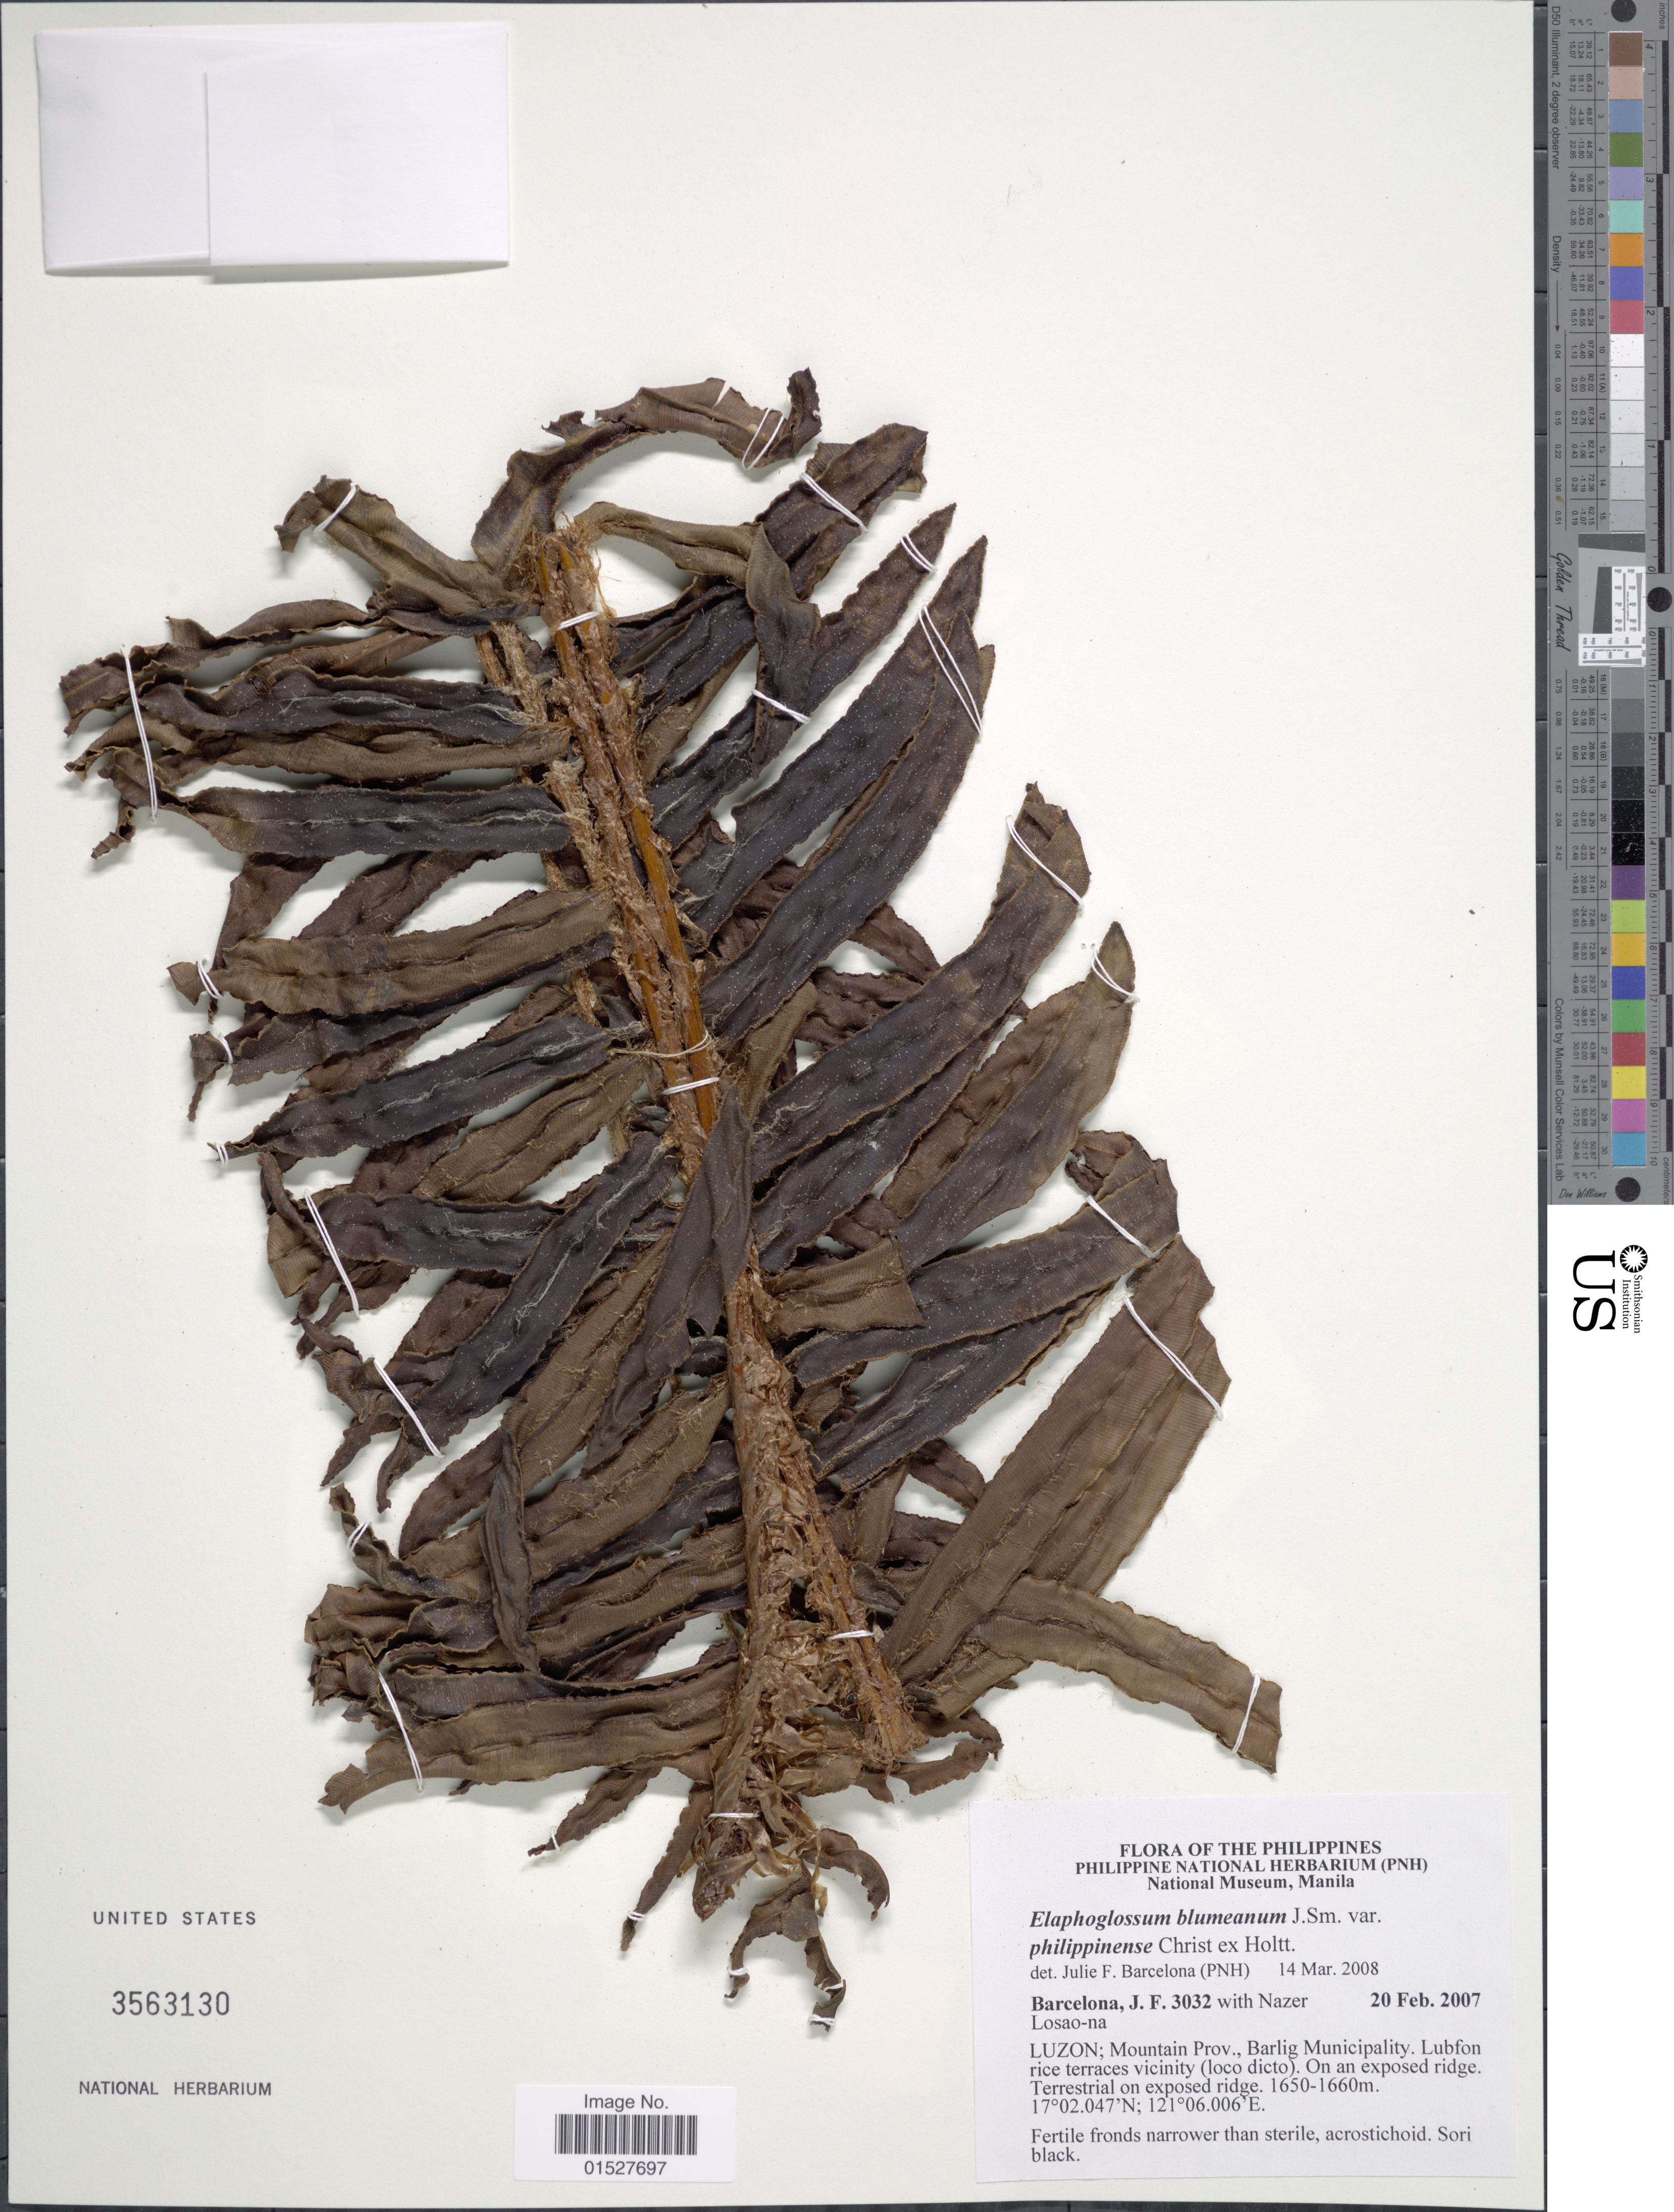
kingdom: Plantae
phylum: Tracheophyta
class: Polypodiopsida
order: Polypodiales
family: Blechnaceae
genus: Blechnum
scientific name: Blechnum vestitum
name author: (Blume) Kuhn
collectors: J. F. Barcelona & N. Losao-na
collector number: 3032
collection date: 2007-02-20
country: Philippines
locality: Luzon; Mountain Prov., Barlig Municipality. Lubfon rice terraces vicinity (loco dicto).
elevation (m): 1650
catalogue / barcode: US 3563130